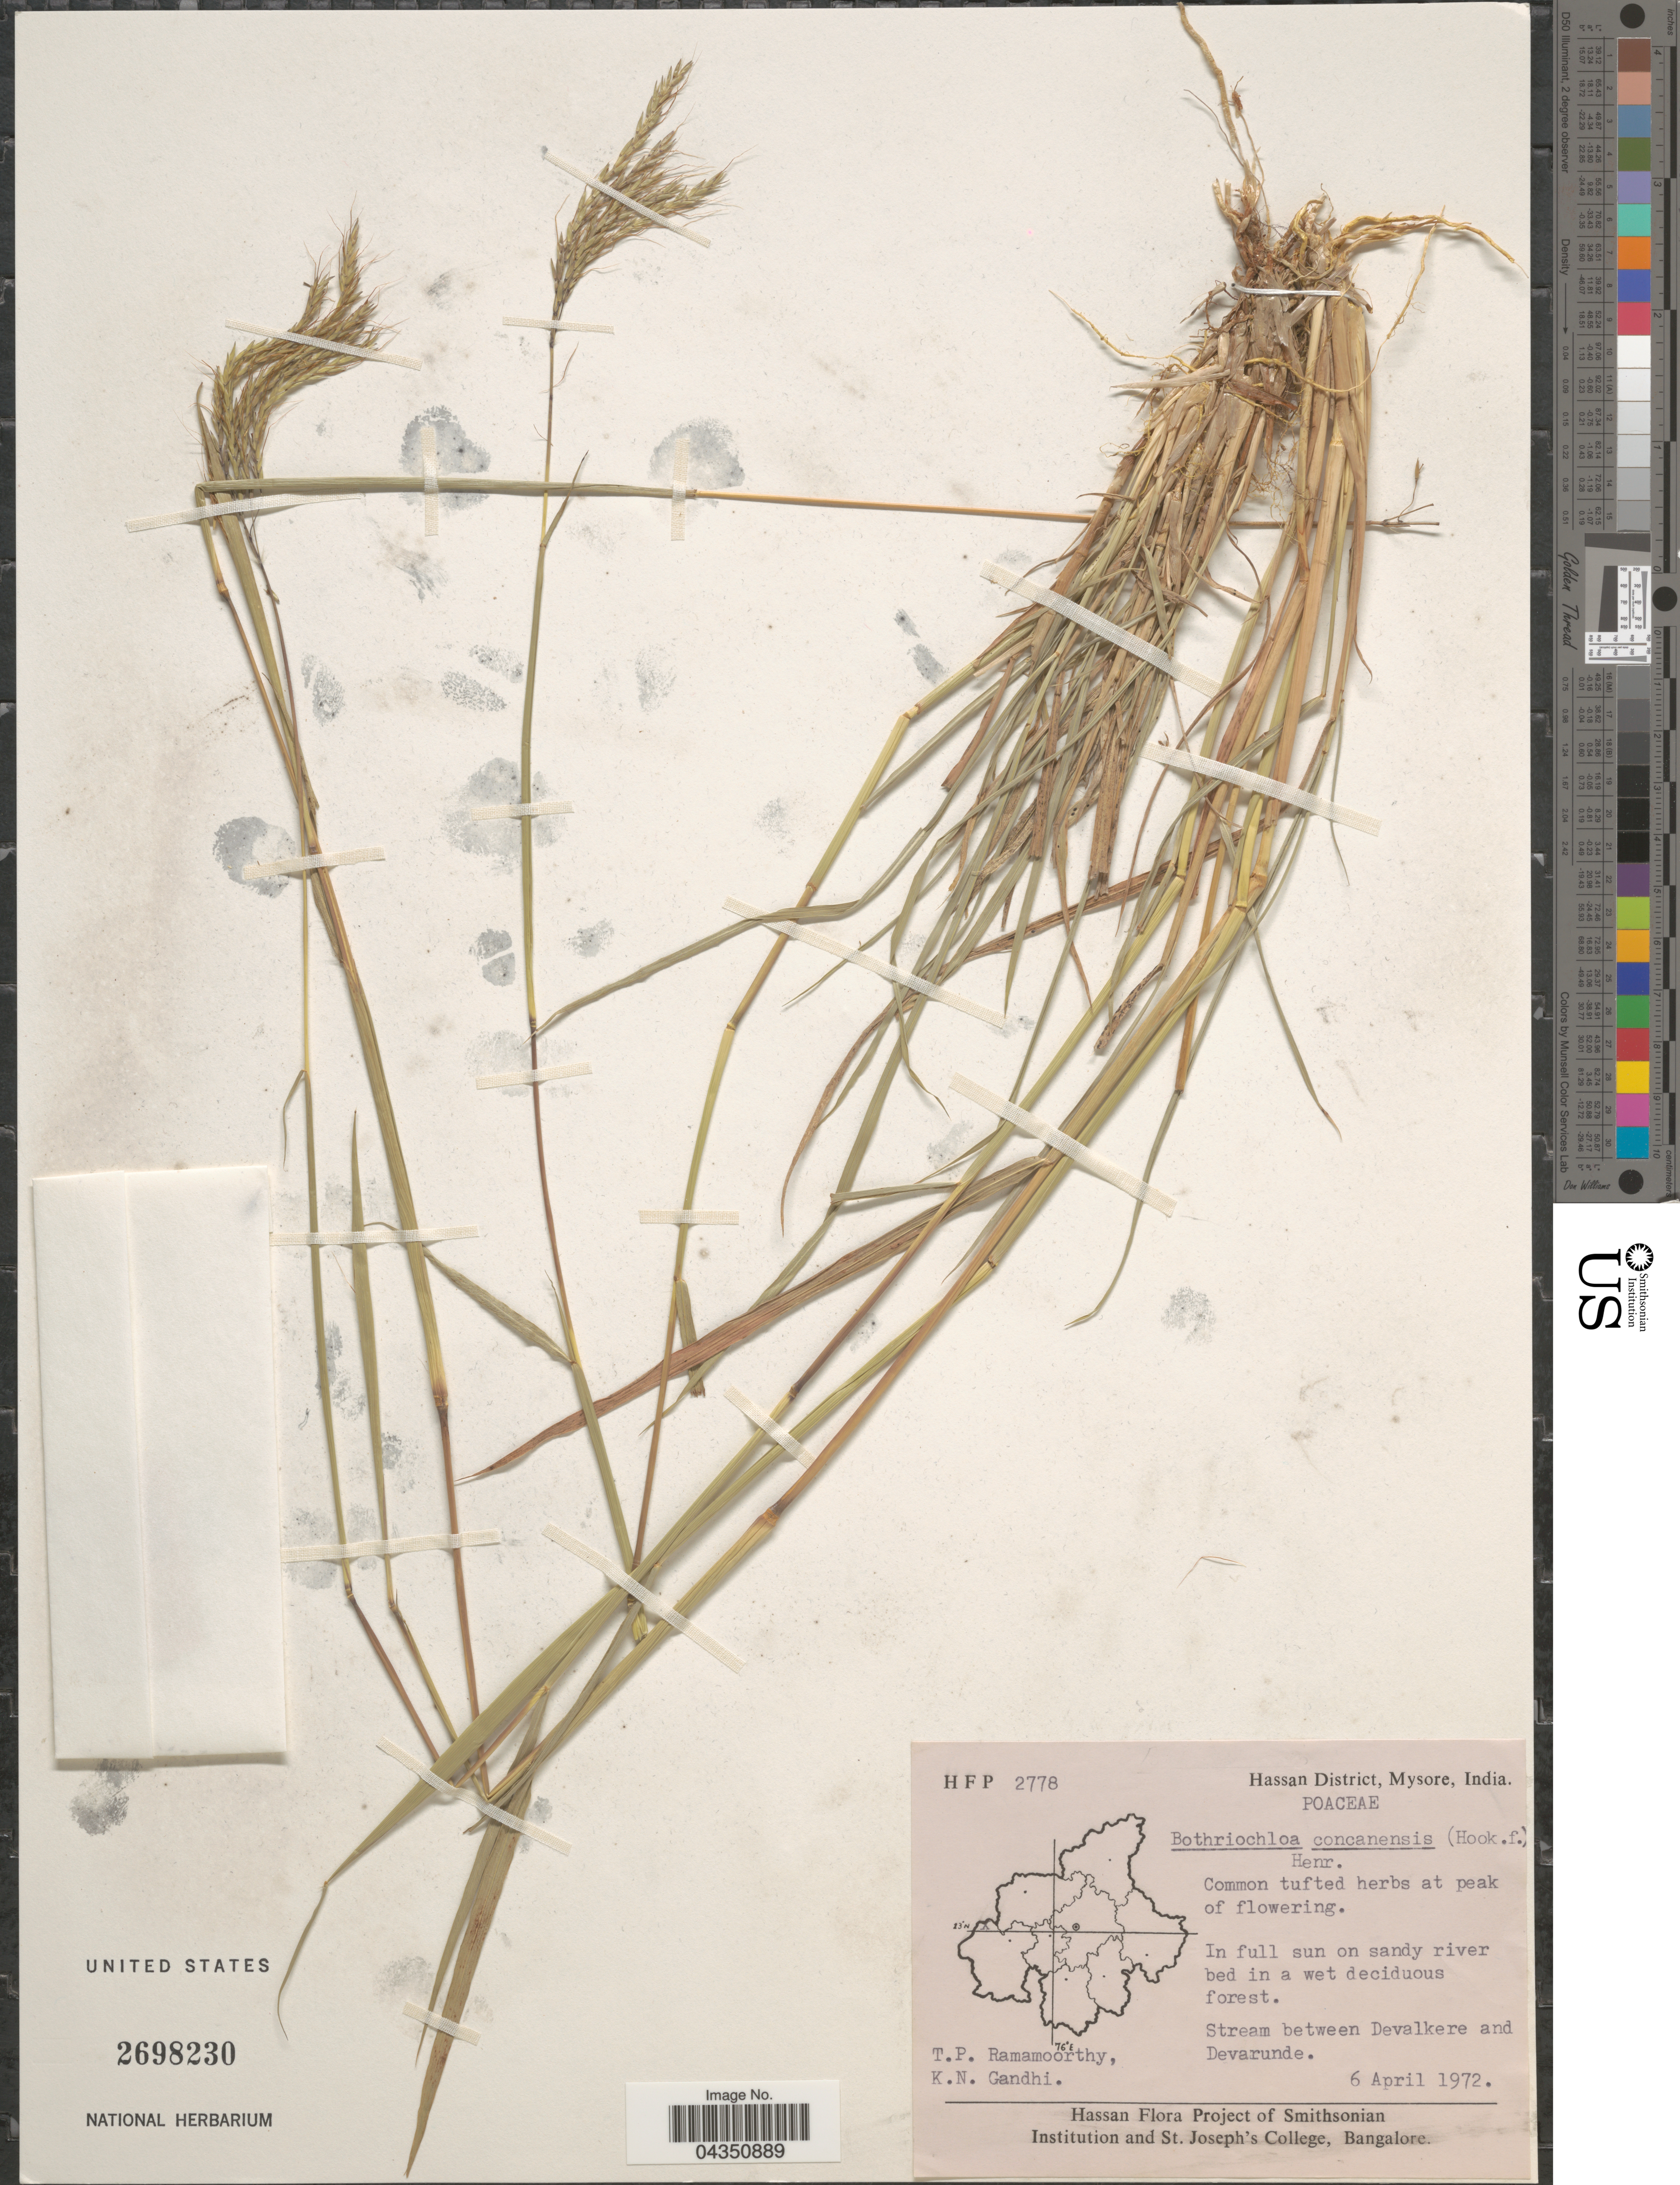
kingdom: Plantae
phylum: Tracheophyta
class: Liliopsida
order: Poales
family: Poaceae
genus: Dichanthium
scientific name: Dichanthium concanense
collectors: T. P. Ramamoorthy & K. N. Gandhi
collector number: HFP 2778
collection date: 1972-04-06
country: India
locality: Hassan District, Mysore. In full sun on sandy river bed in a wet deciduous forest. Stream between Devalkere and Devarunde.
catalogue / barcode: US 2698230